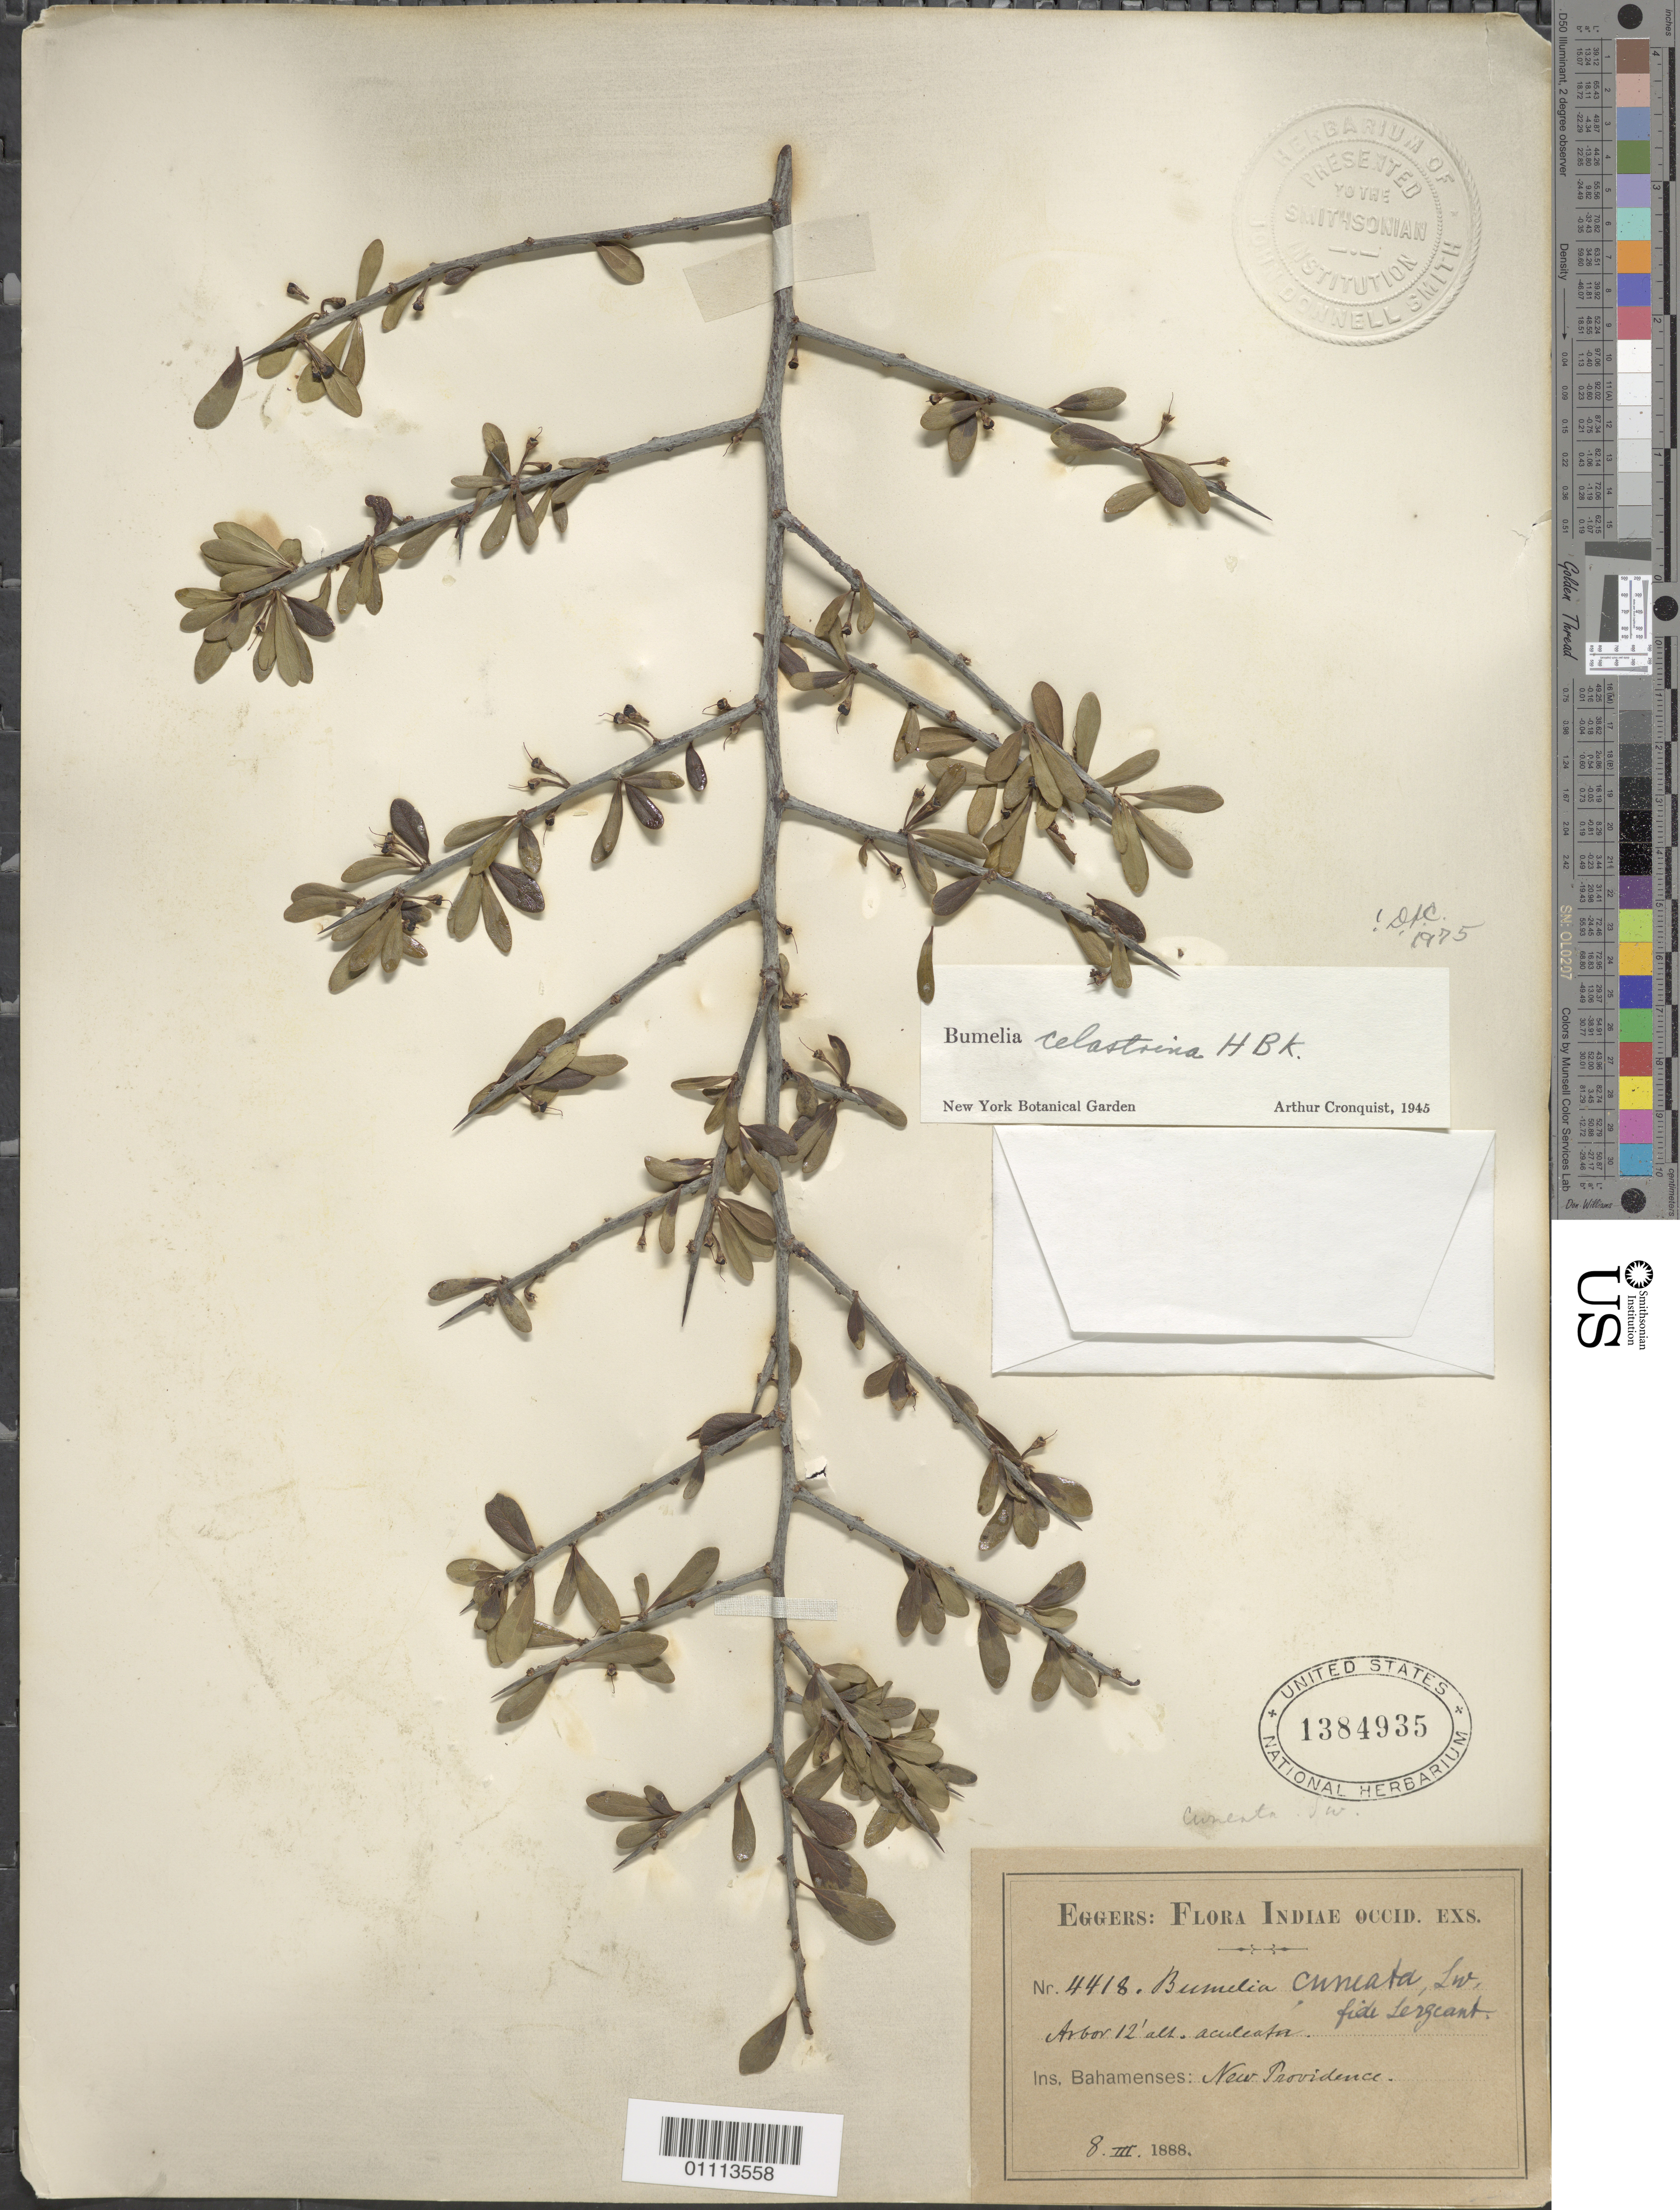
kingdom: Plantae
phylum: Tracheophyta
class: Magnoliopsida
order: Ericales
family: Sapotaceae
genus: Sideroxylon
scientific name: Sideroxylon celastrinum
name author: (Kunth) T.D. Penn.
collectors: H. F. A. von Eggers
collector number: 4418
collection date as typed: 08 Mar 1888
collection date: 1888-03-08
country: Bahamas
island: New Providence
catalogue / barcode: US 1384935